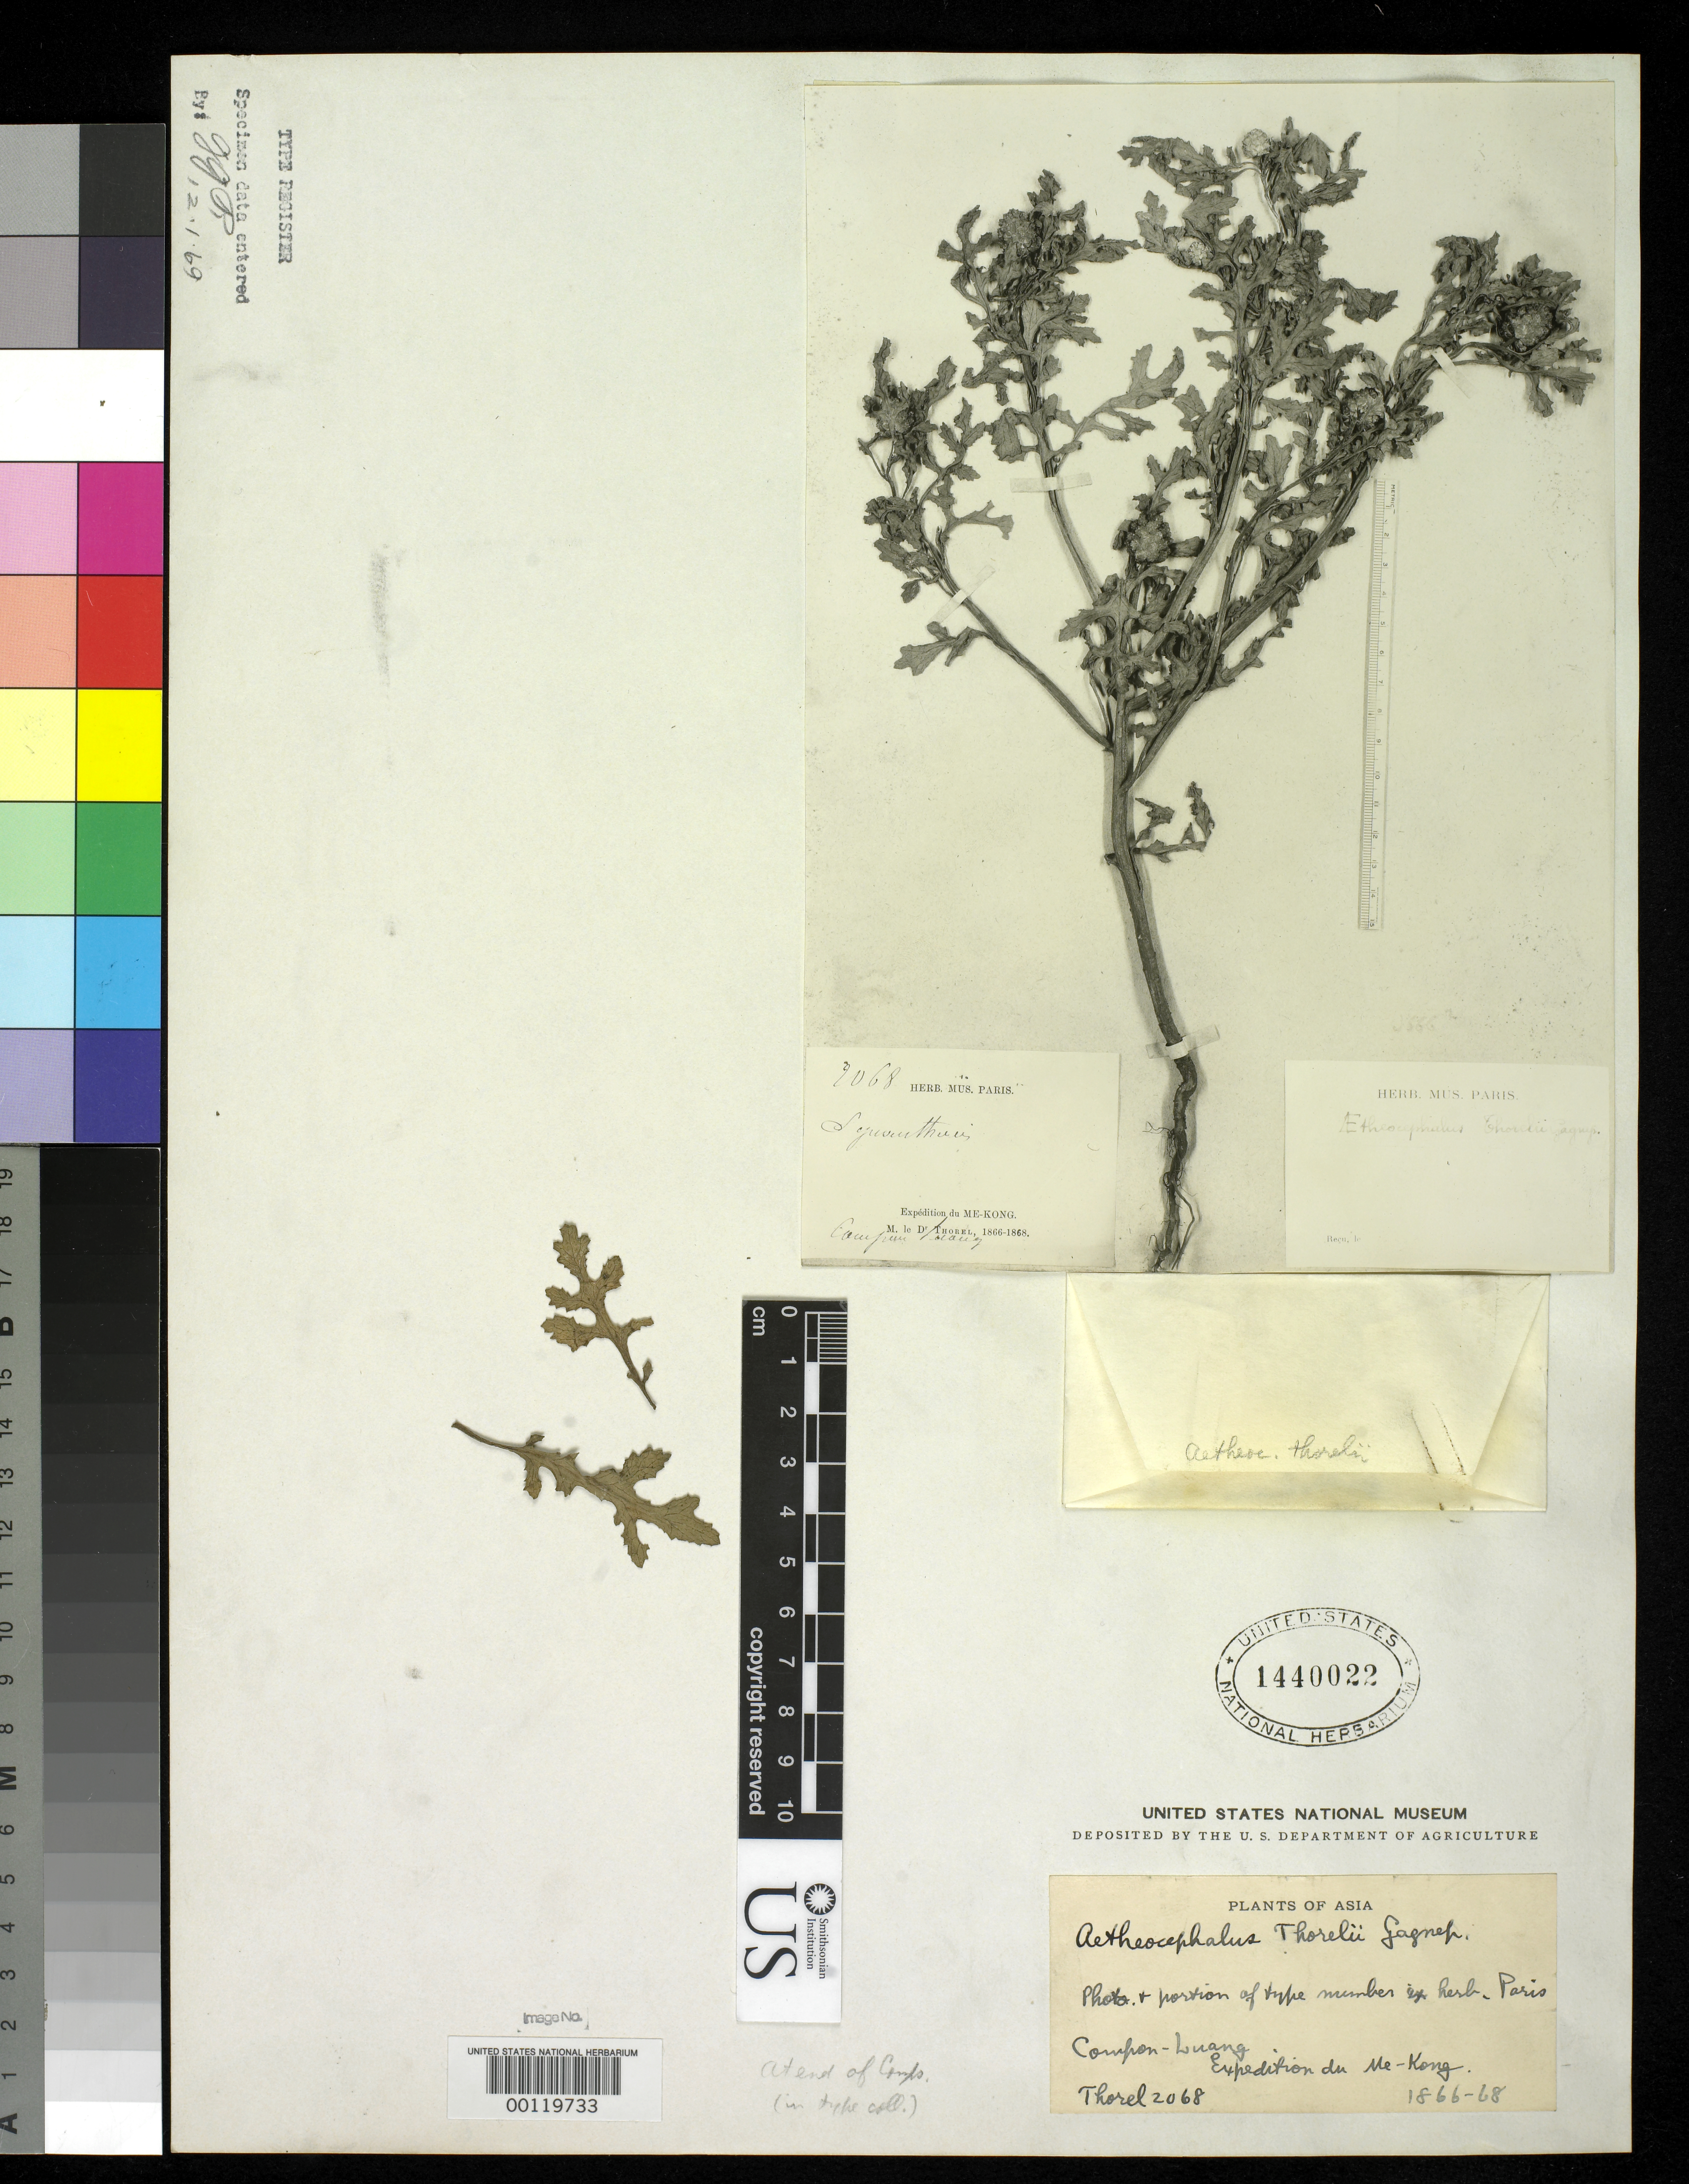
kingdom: Plantae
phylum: Tracheophyta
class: Magnoliopsida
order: Asterales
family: Asteraceae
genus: Aetheocephalus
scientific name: Aetheocephalus thorelii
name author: Gagnep.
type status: Type Material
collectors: C. Thorel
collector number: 2068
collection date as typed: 1866 to -- --- 1868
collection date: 1866/1868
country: Cambodia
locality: Kompon-Luang.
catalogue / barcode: US 1440022